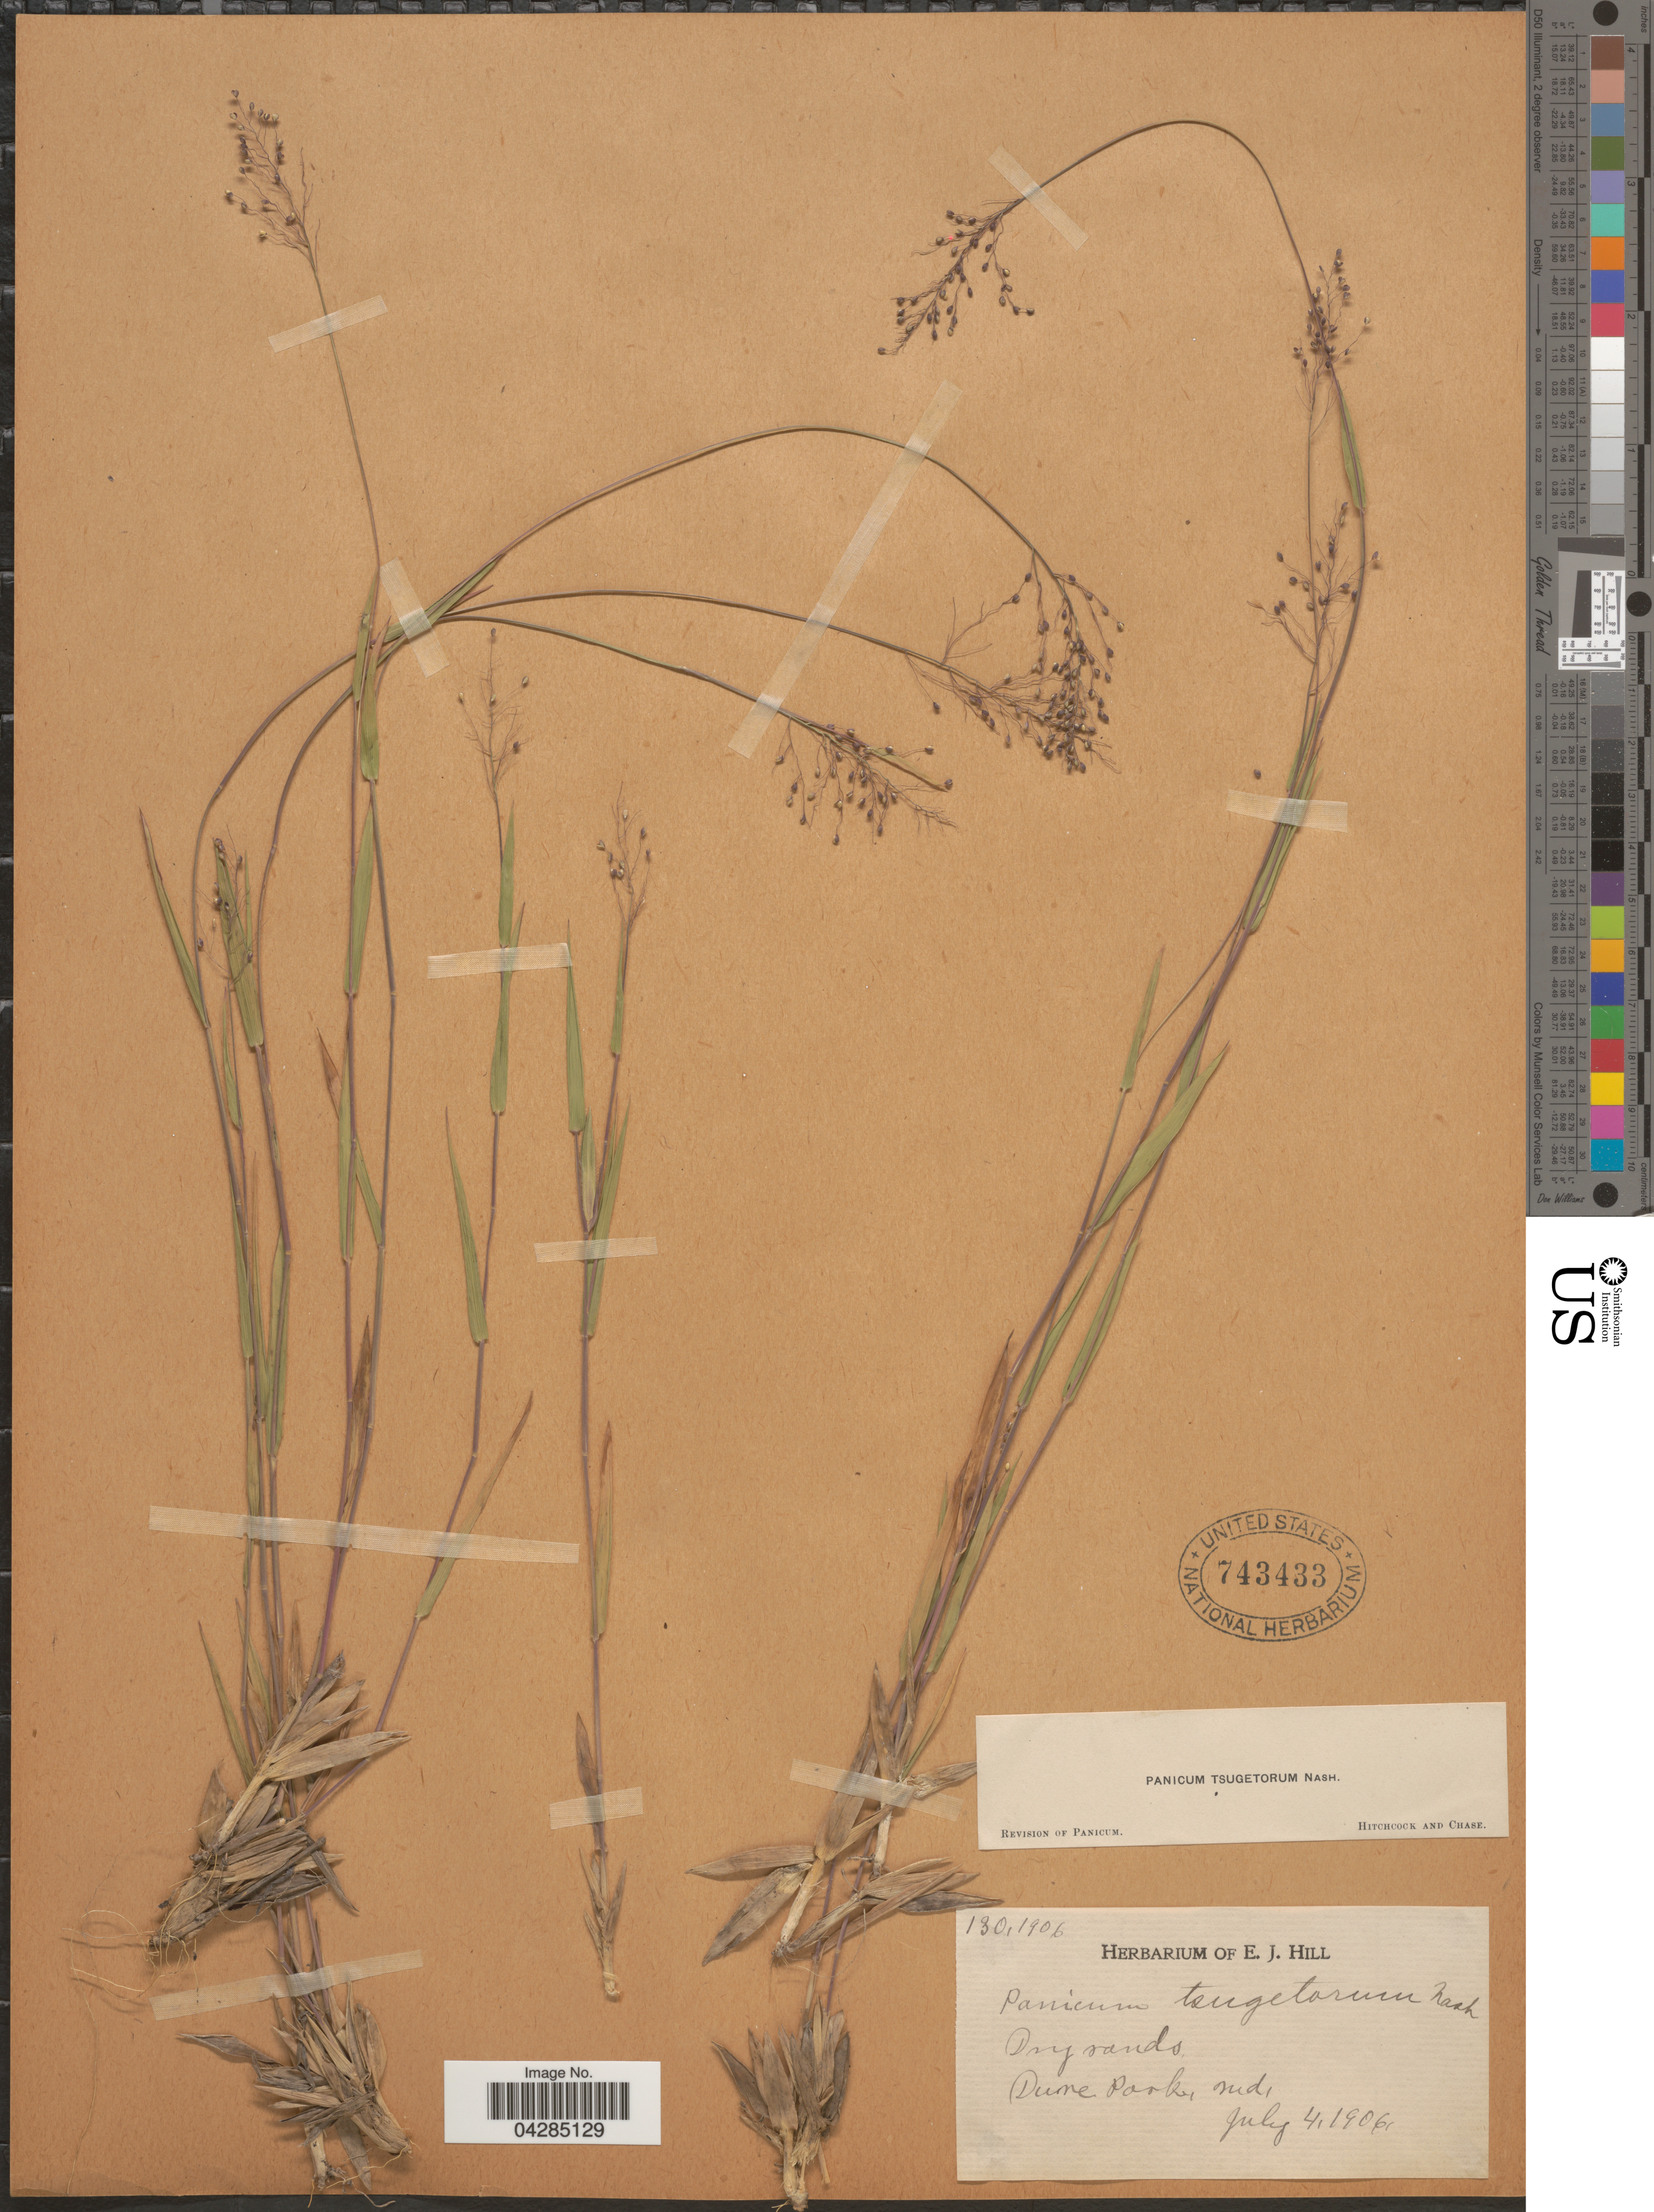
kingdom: Plantae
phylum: Tracheophyta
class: Liliopsida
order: Poales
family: Poaceae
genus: Dichanthelium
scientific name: Dichanthelium portoricense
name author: (Desv. ex Ham.) B.F. Hansen & Wunderlin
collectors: Ex herb. E. J. Hill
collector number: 130,1906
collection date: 1906-07-04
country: United States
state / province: Indiana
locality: Dune Park.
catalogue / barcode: US 743433